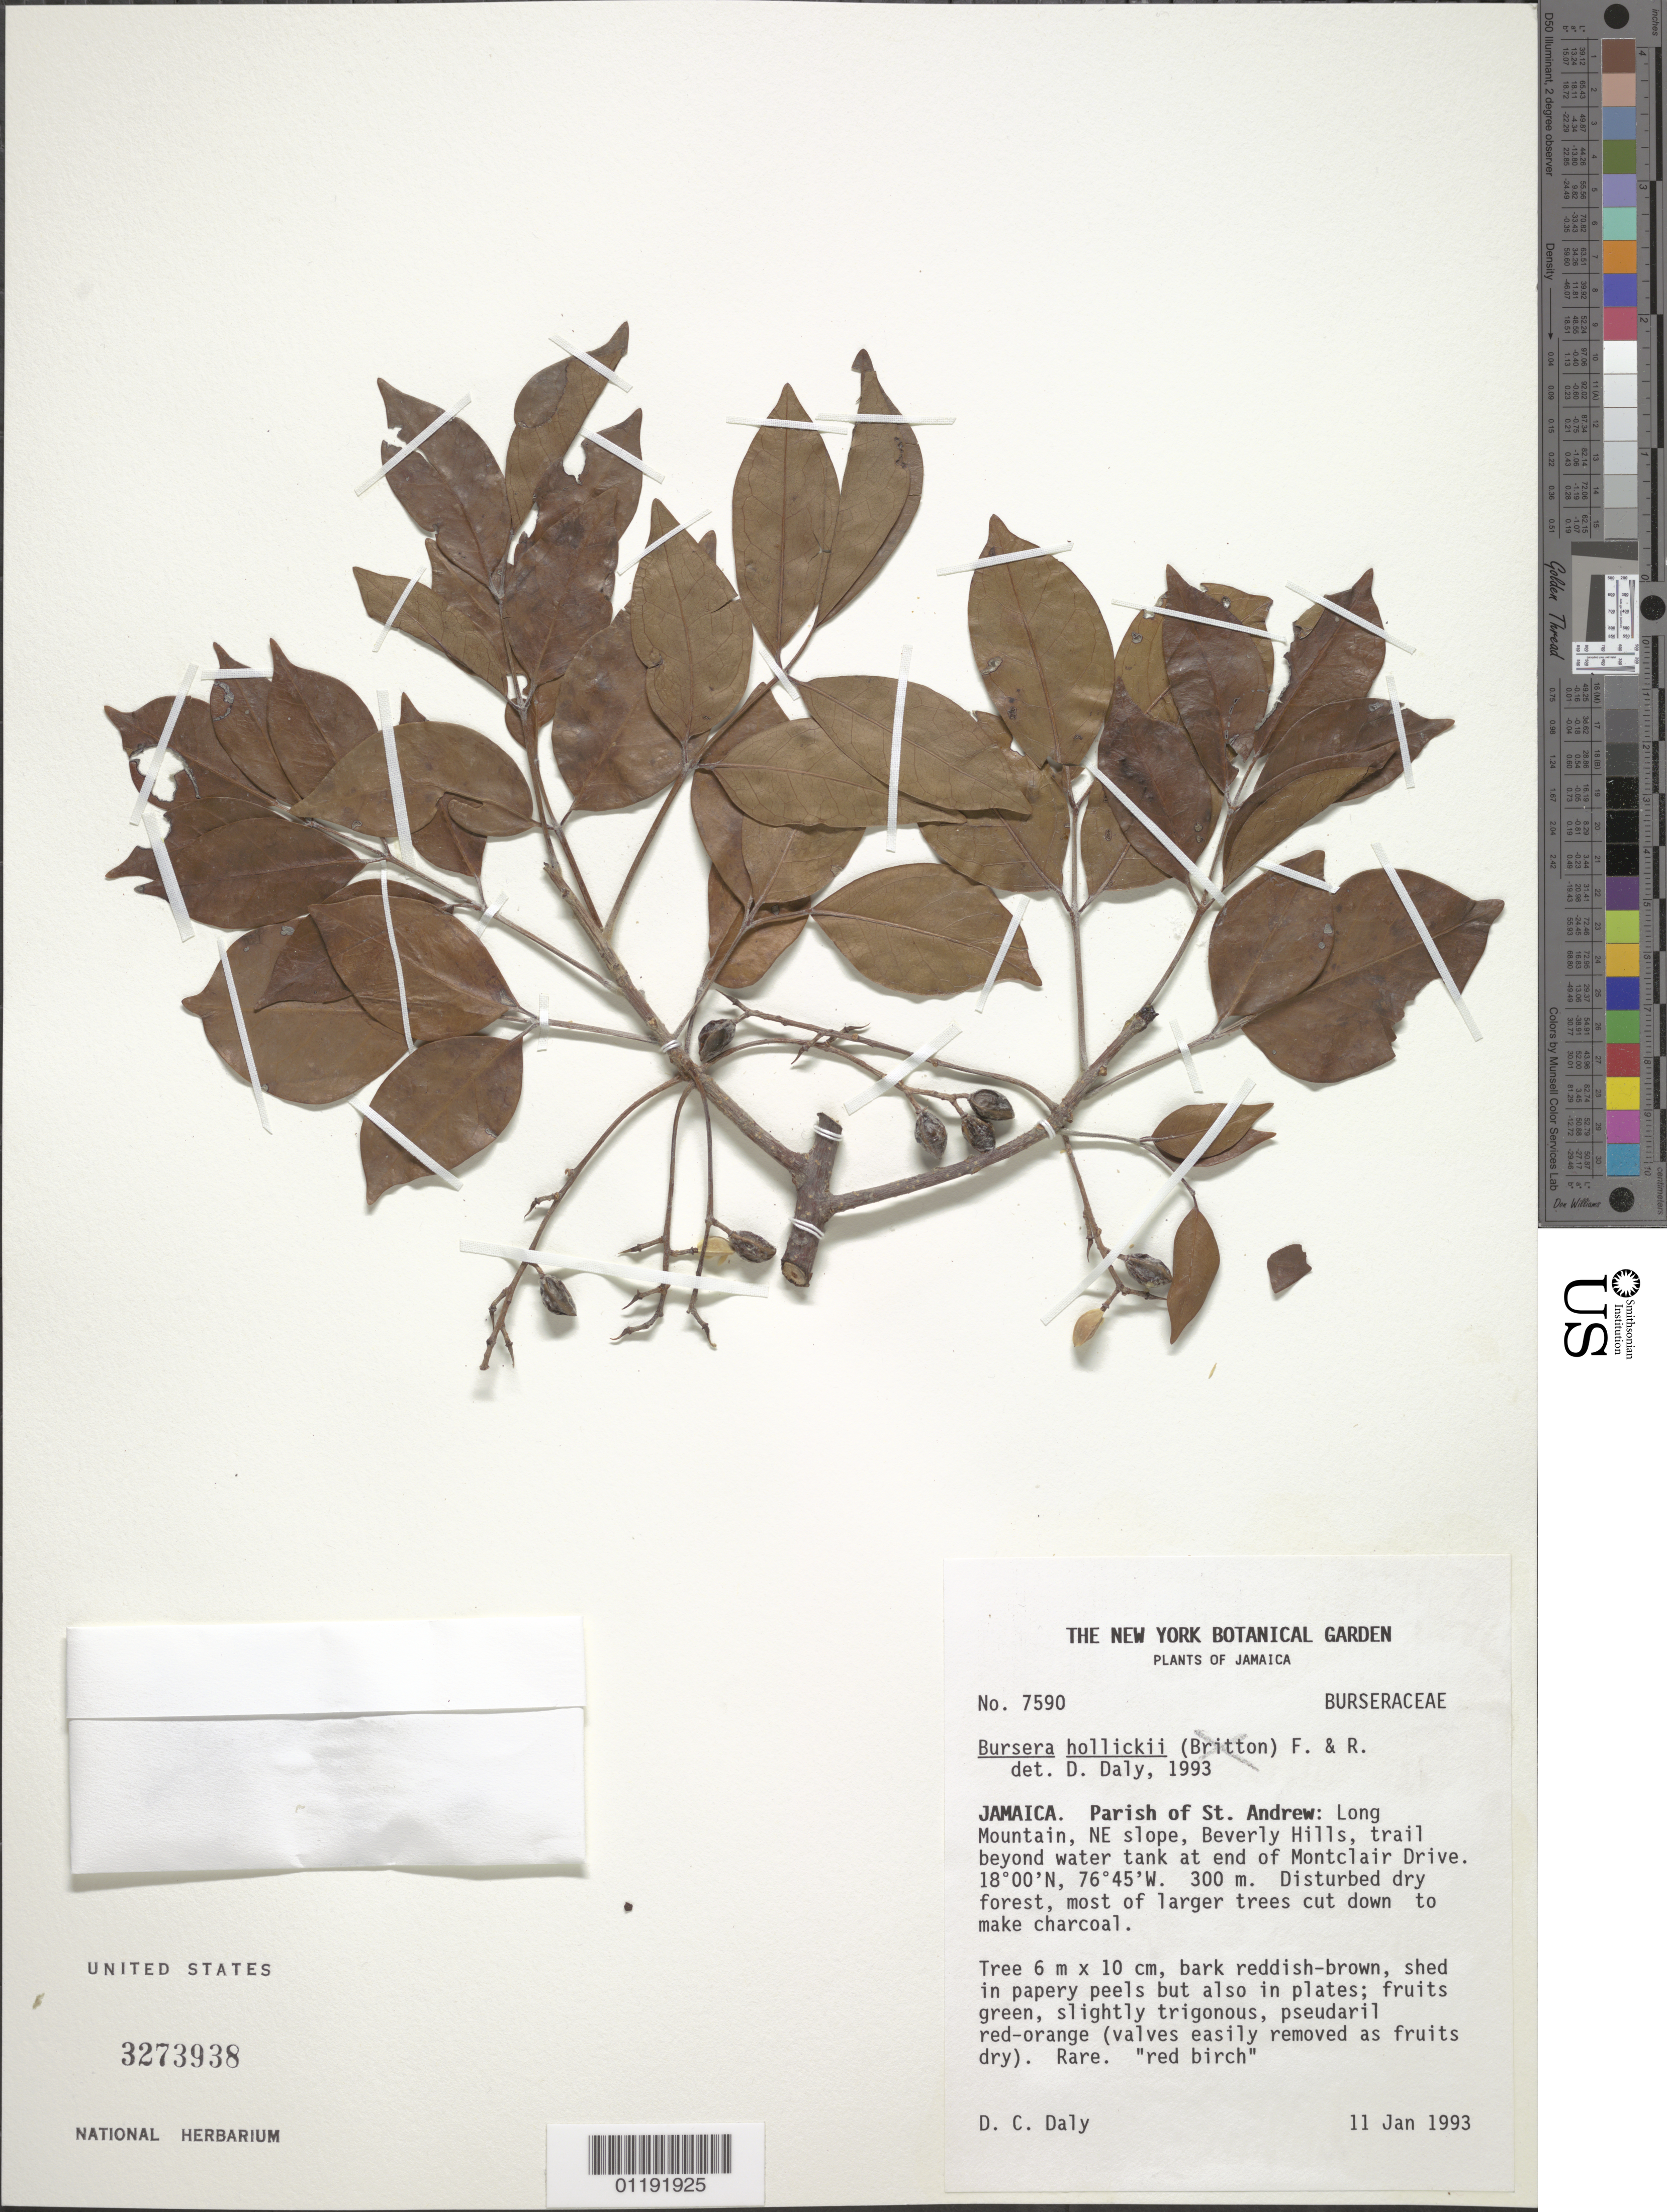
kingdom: Plantae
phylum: Tracheophyta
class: Magnoliopsida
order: Sapindales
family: Burseraceae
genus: Bursera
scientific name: Bursera hollickii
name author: (Britton) Fawc. & Rendle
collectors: D. C. Daly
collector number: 7590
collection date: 1993-01-11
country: Jamaica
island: Jamaica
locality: Parish of St. Andrew, Beverly Hills, NE slope of Long Mt, trail beyond water tank, end of Montclair Dr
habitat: Mt lope, trail, disturbed dry forest, most larger trees cut down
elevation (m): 300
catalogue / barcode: US 3273938